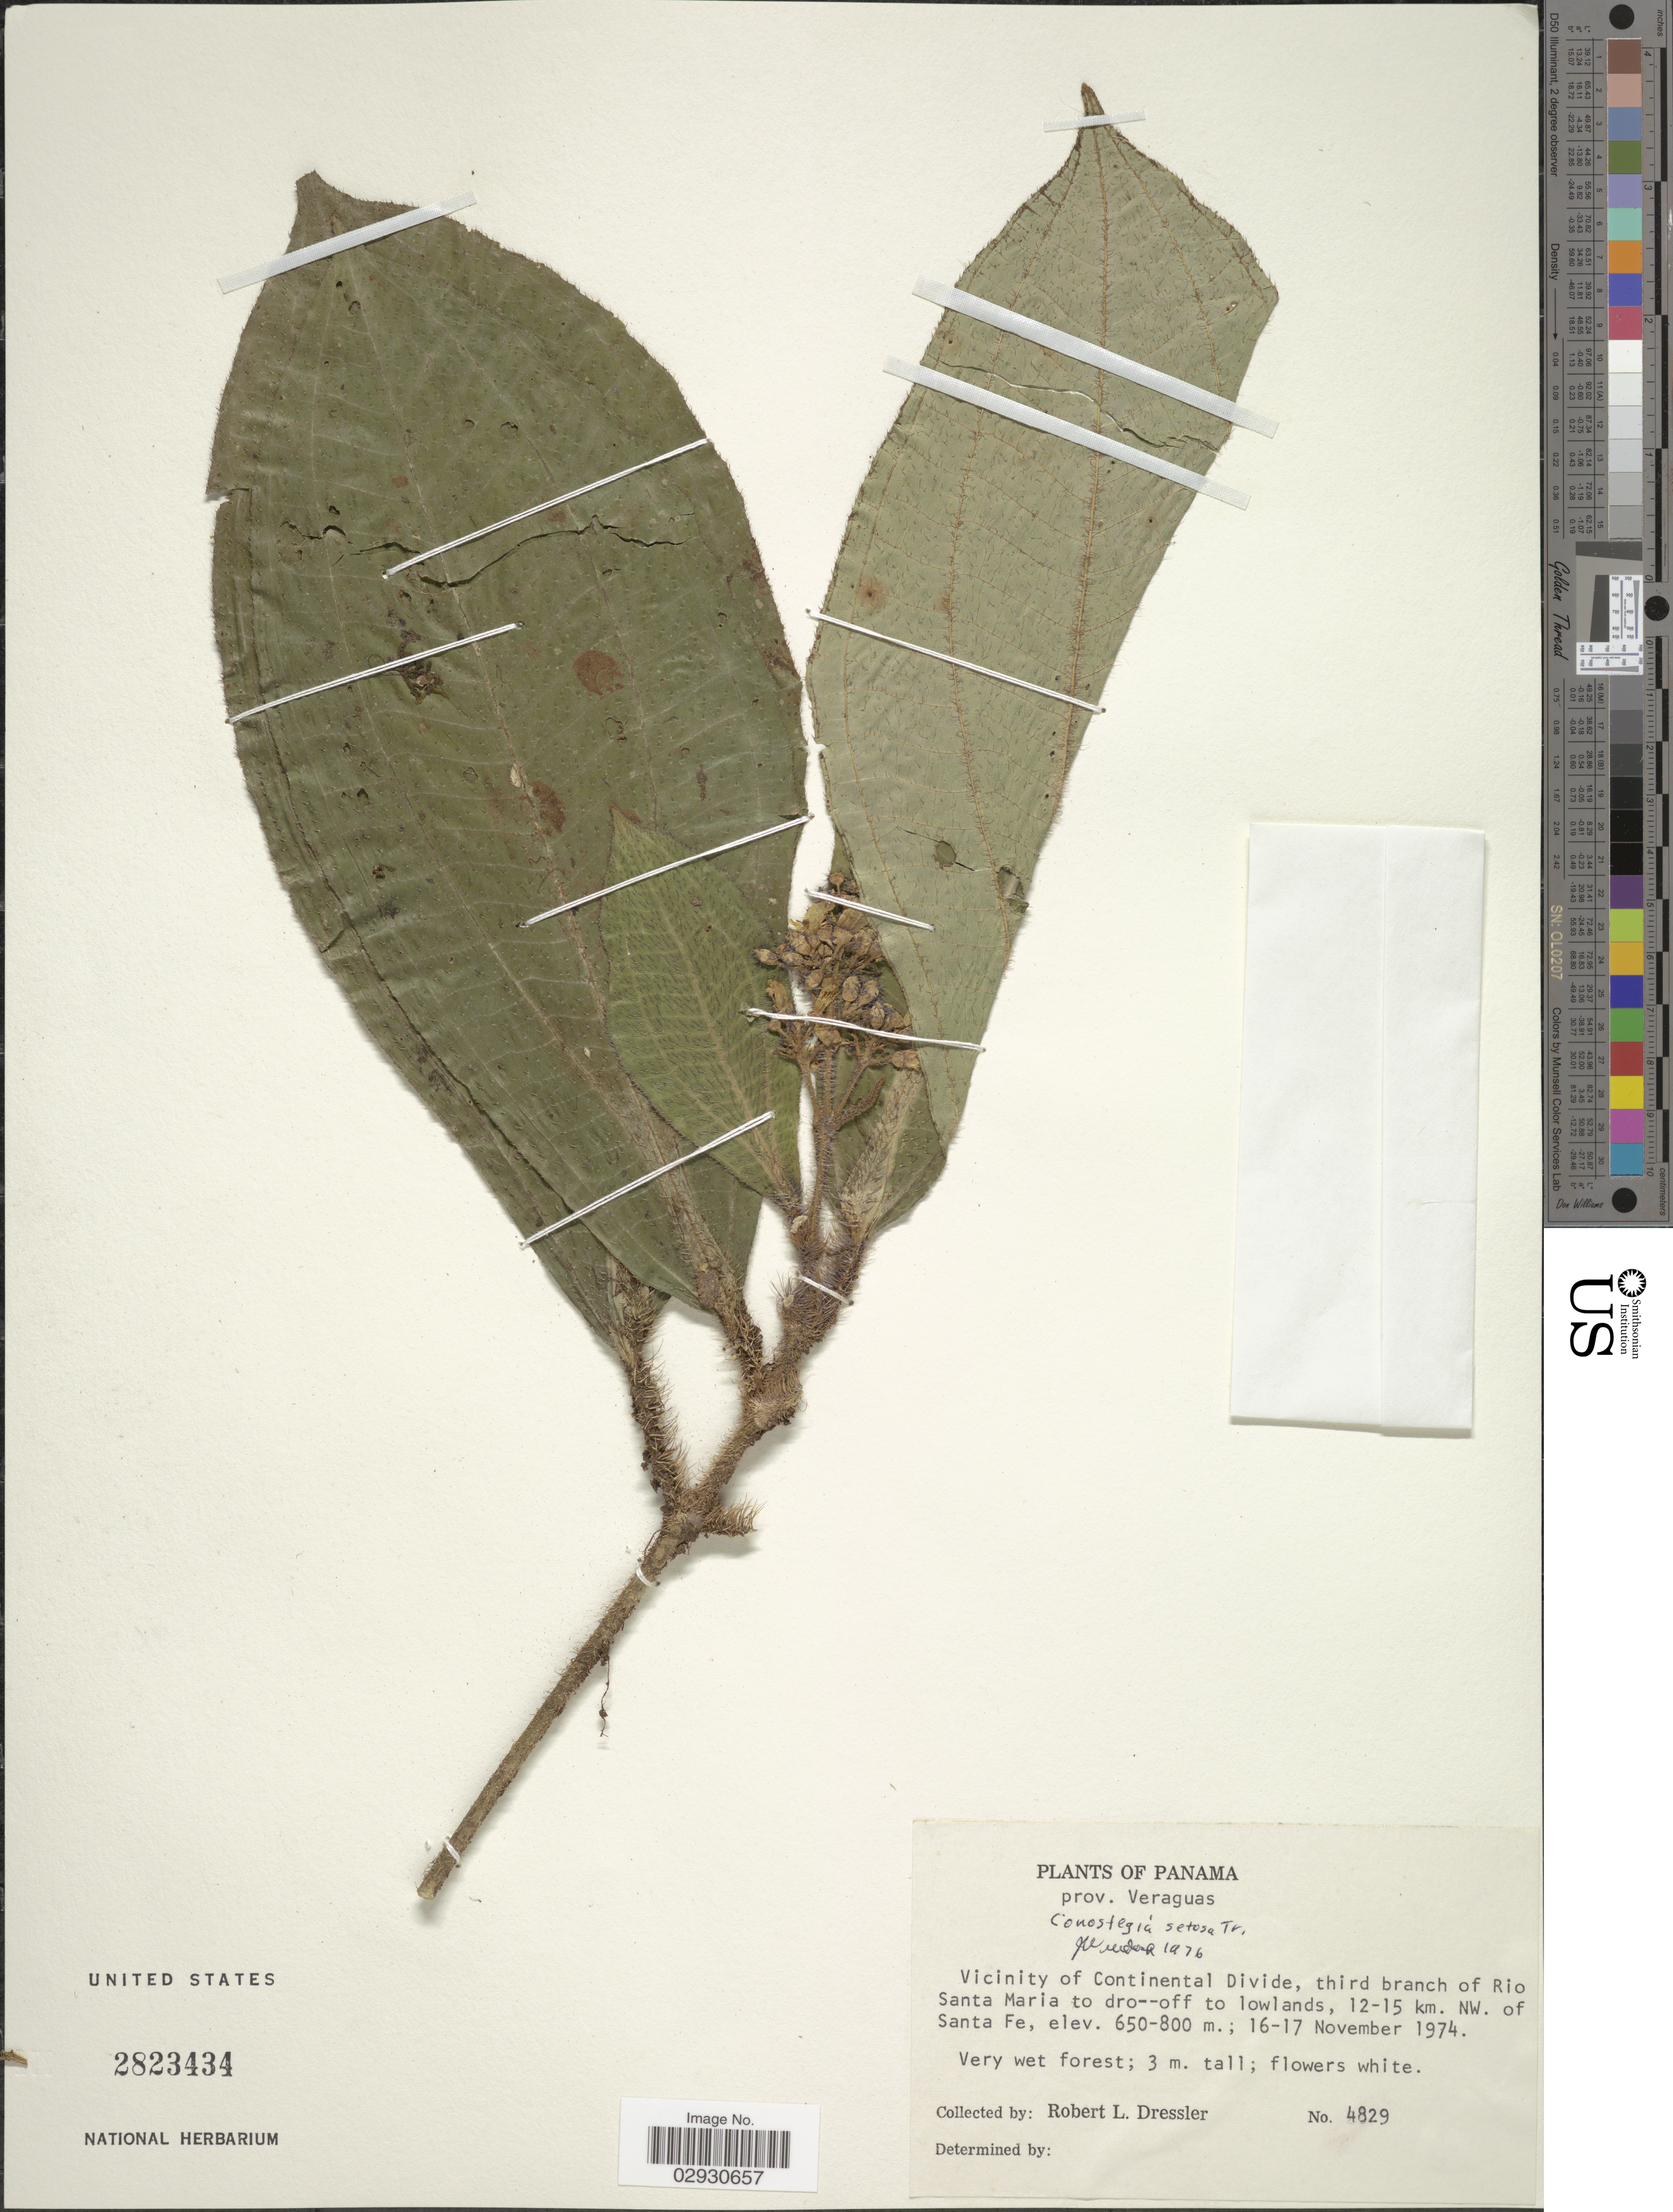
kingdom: Plantae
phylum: Tracheophyta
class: Magnoliopsida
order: Myrtales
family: Melastomataceae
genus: Conostegia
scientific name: Conostegia setosa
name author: Triana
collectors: R. Dressler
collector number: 4829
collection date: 1974-11-16/1974-11-17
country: Panama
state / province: Veraguas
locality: Vicinity of Continental Divide, third branch of Rio Santa Maria to dro--off to lowlands, 12-15 km. NW. of Santa Fe.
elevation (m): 650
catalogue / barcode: US 2823434